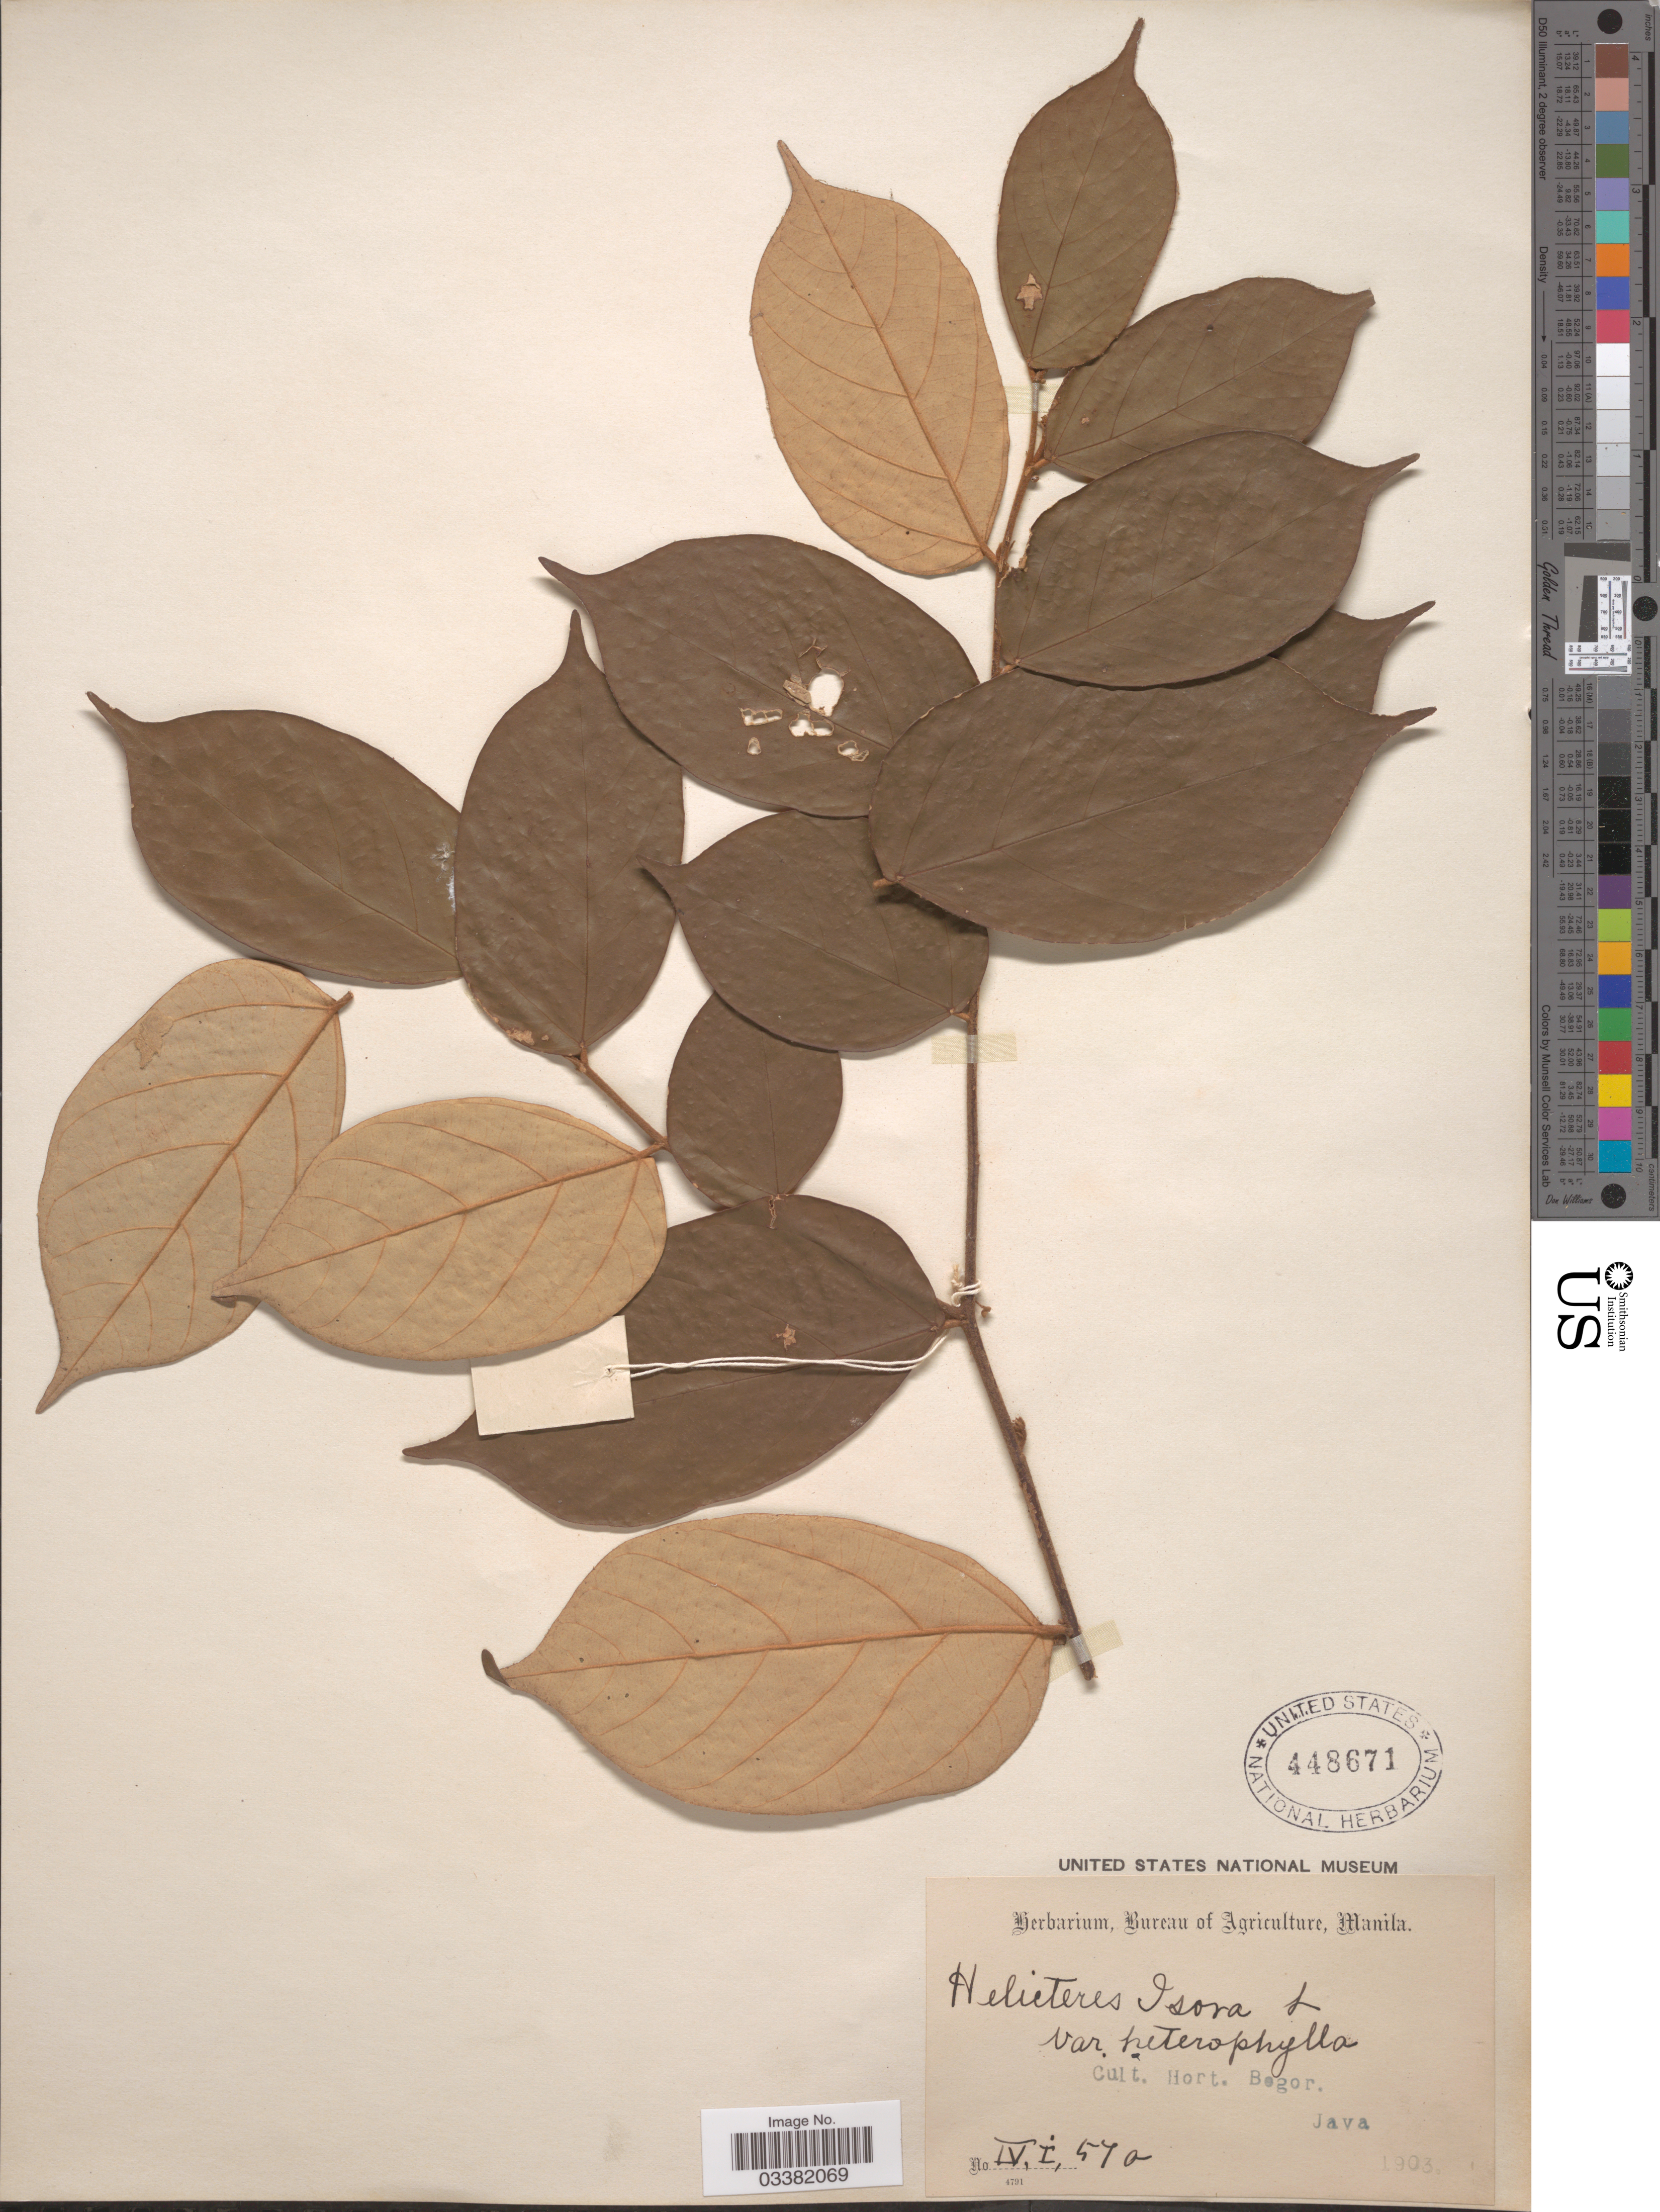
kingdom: Plantae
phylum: Tracheophyta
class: Magnoliopsida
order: Malvales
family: Malvaceae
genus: Helicteres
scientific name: Helicteres isora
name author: L.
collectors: ex Herb. Bur. Agric. Manila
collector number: IV,I,57a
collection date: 1903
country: Indonesia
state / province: Java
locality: Cult. Hort. Bogor.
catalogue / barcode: US 448671